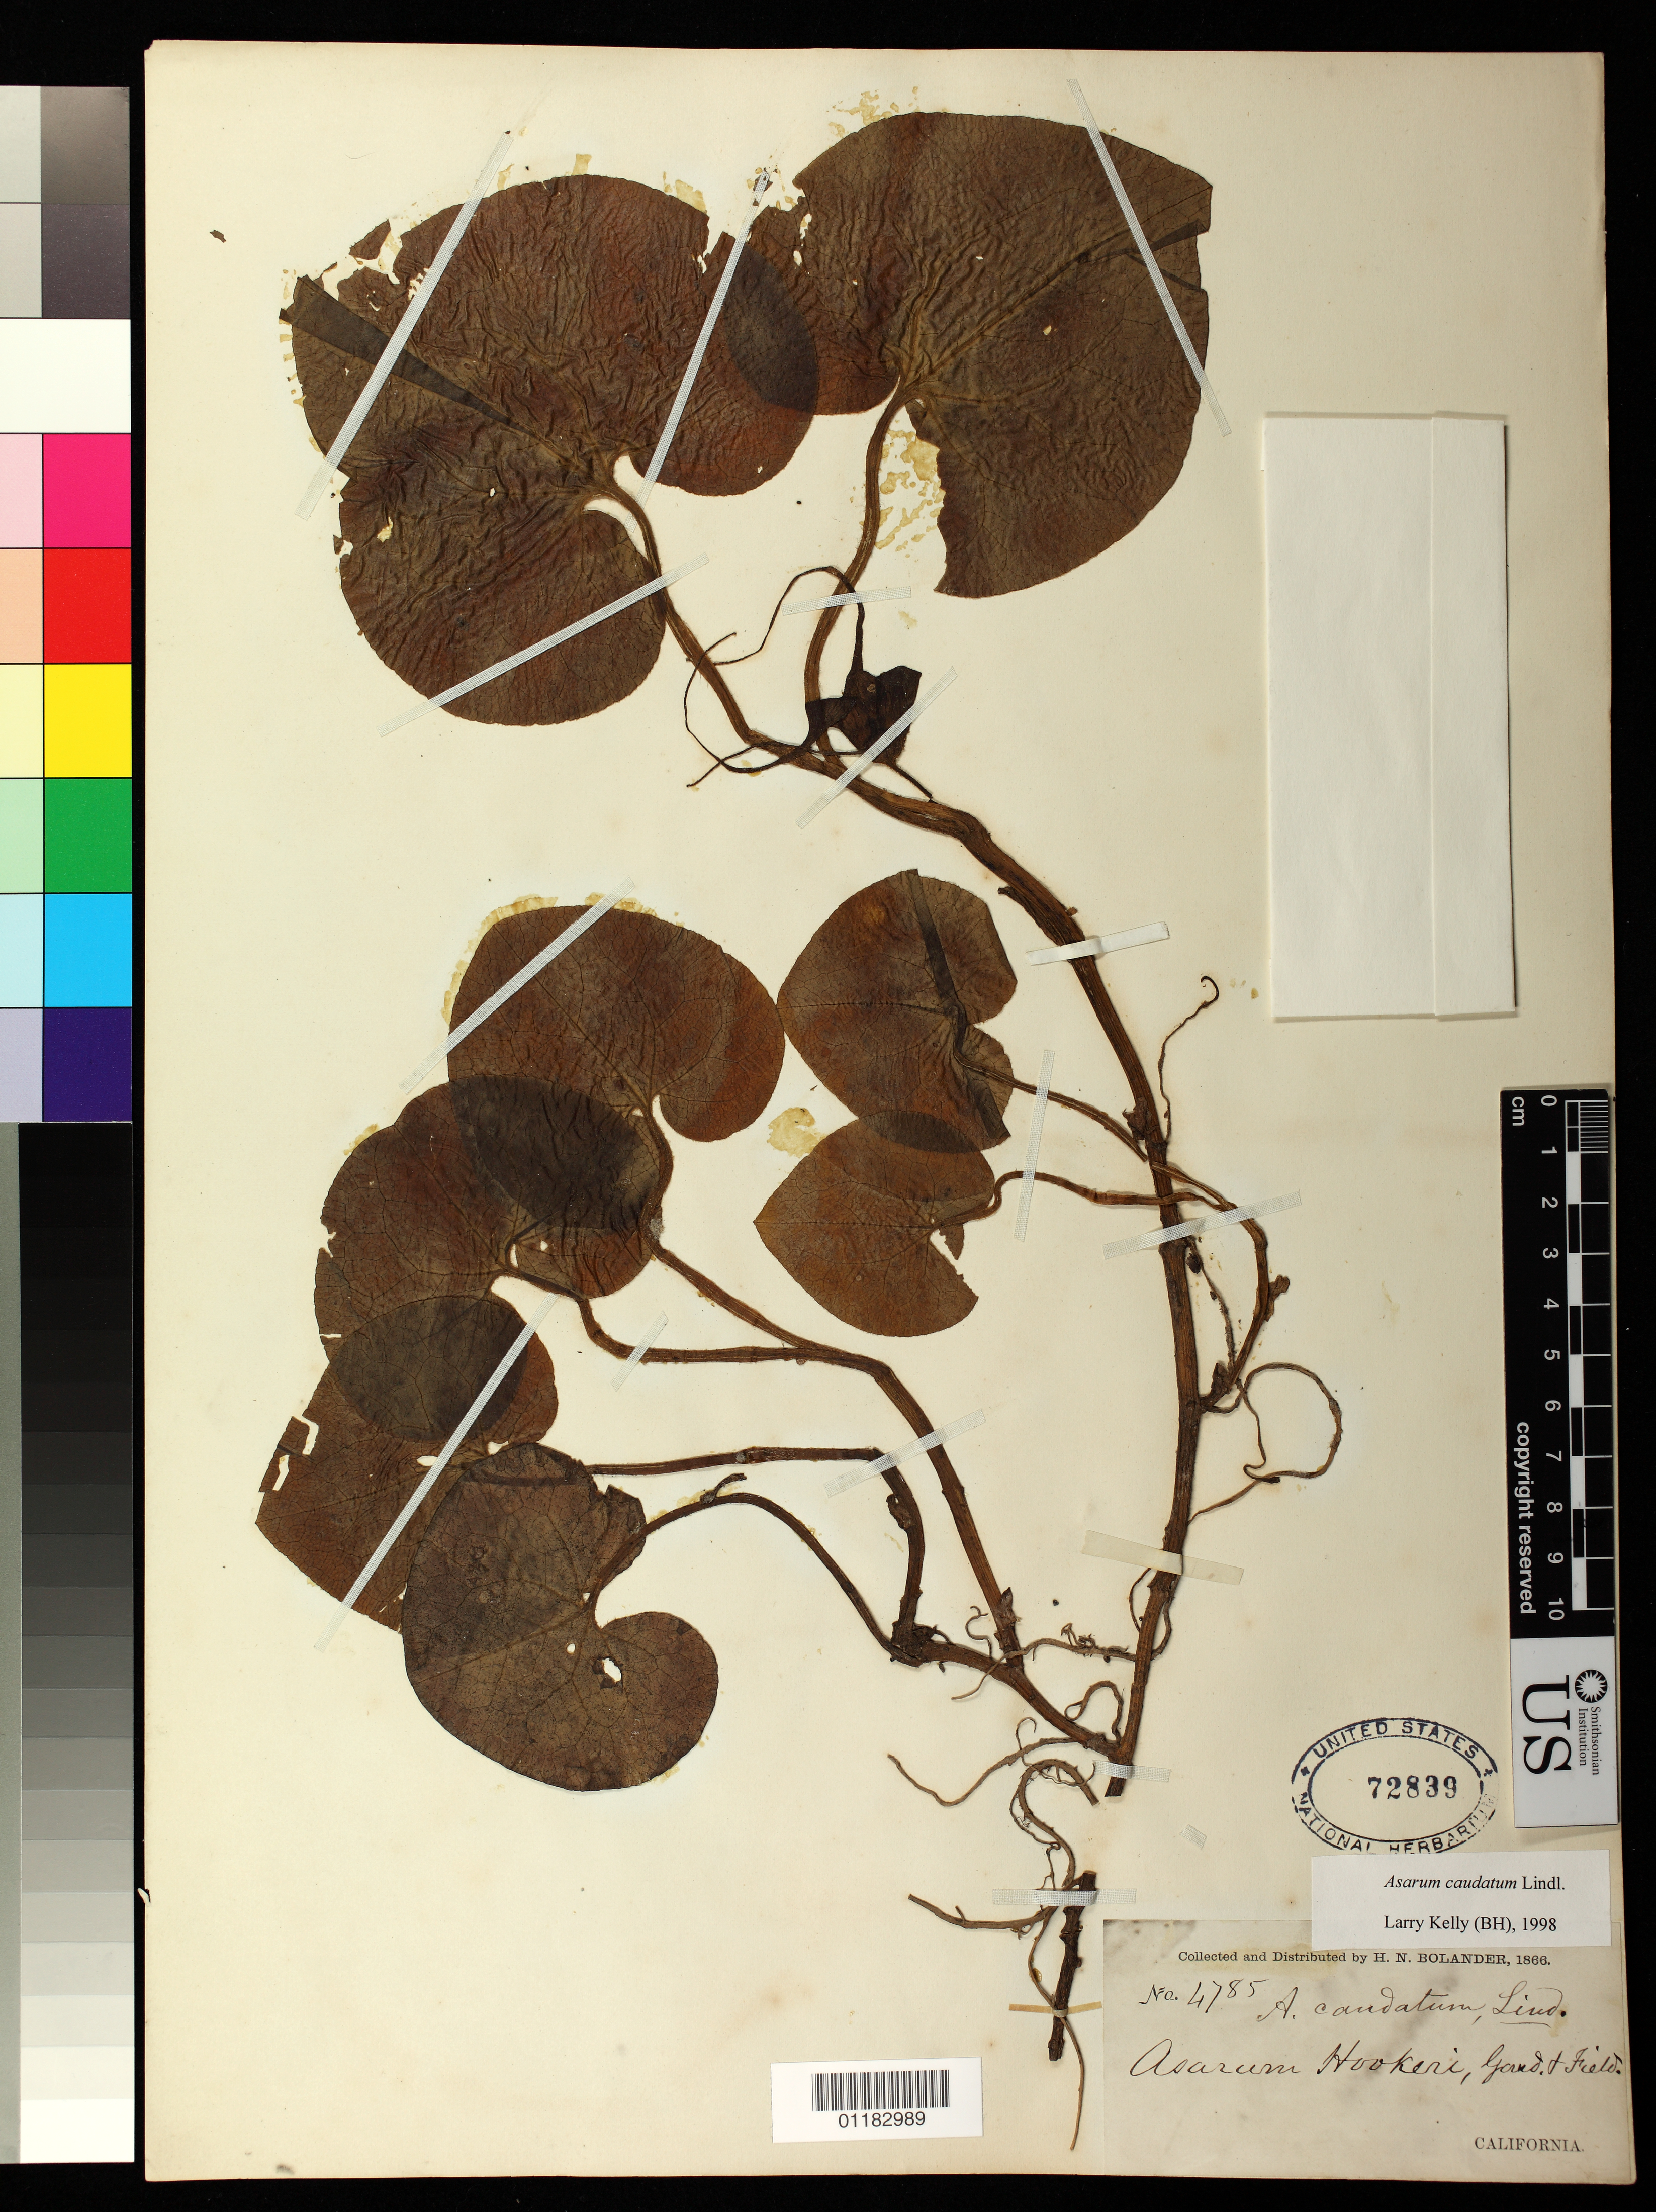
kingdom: Plantae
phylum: Tracheophyta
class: Magnoliopsida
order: Piperales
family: Aristolochiaceae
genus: Asarum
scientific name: Asarum caudatum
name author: Lindl.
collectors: H. Bolander & V. Rattan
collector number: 4785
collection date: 1866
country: United States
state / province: California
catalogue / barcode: US 72839